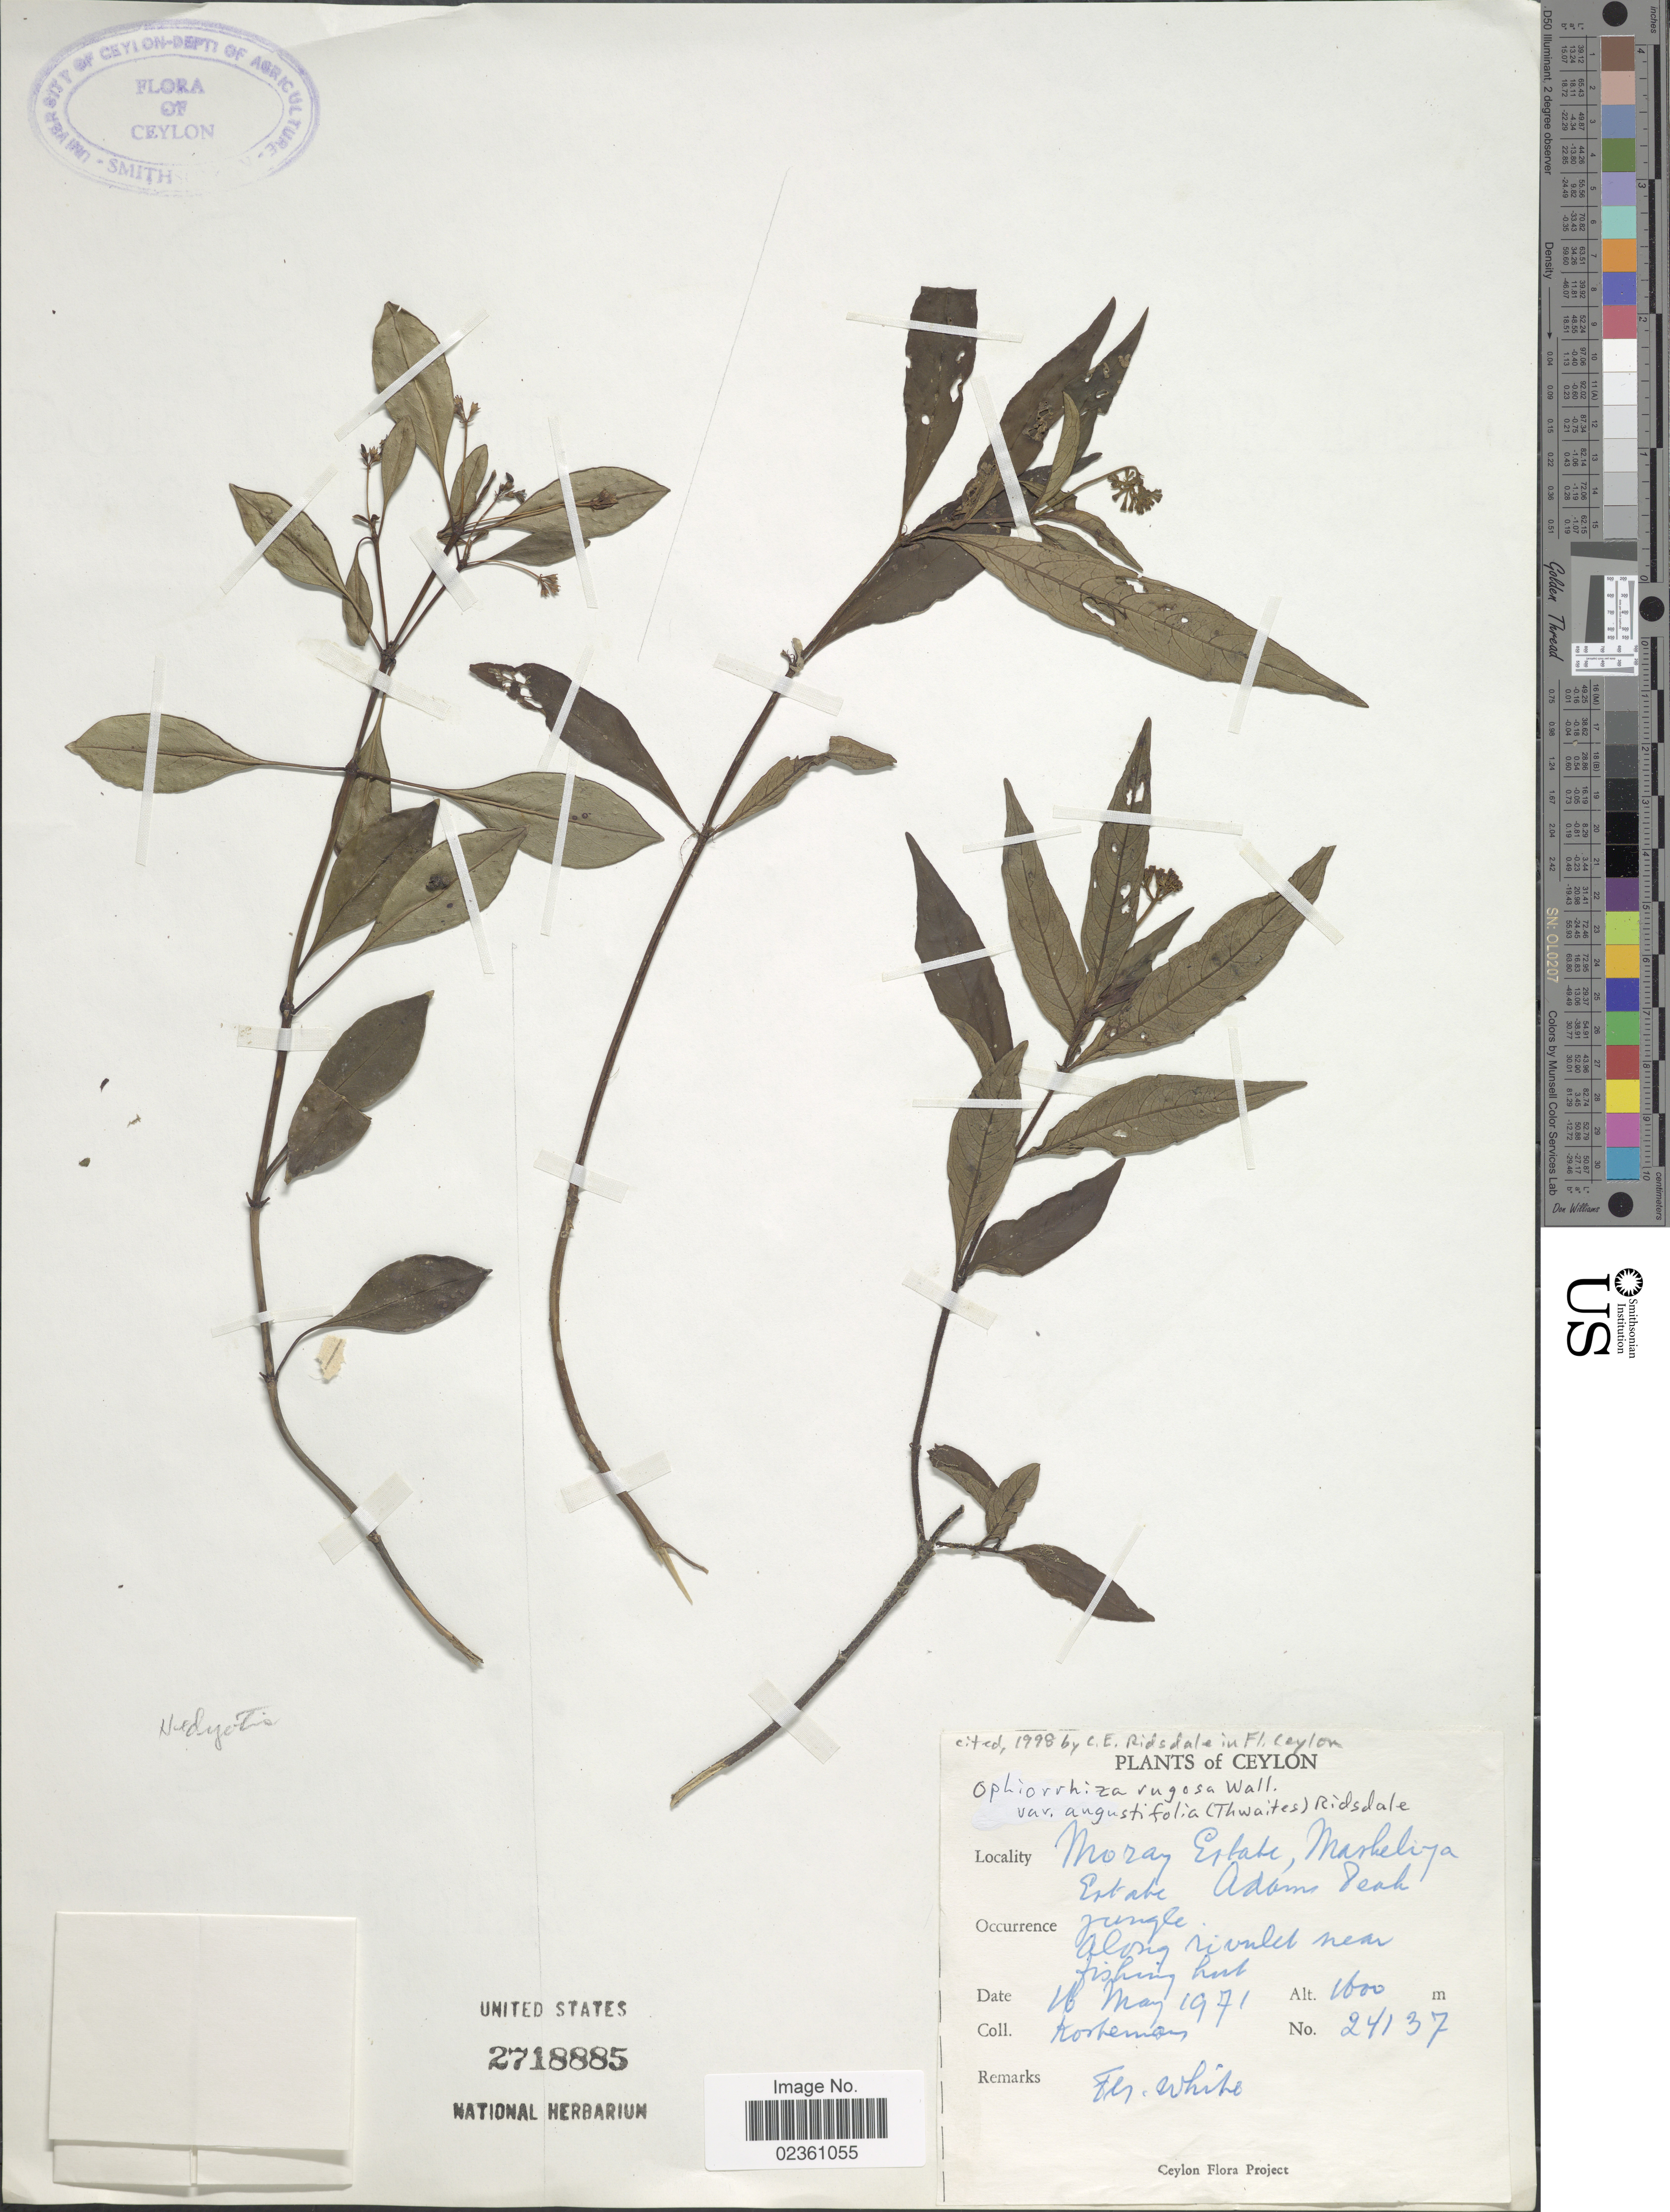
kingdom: Plantae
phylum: Tracheophyta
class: Magnoliopsida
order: Gentianales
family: Rubiaceae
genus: Ophiorrhiza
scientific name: Ophiorrhiza rugosa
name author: Wall.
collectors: Kostermans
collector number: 24137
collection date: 1971-05-16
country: Sri Lanka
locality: Ceylon, Moray Estate, Maskeliya Estate, Adams Peak,jungle, Along rivulet near fishing hut [interpreted]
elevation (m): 1600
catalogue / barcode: US 2718885